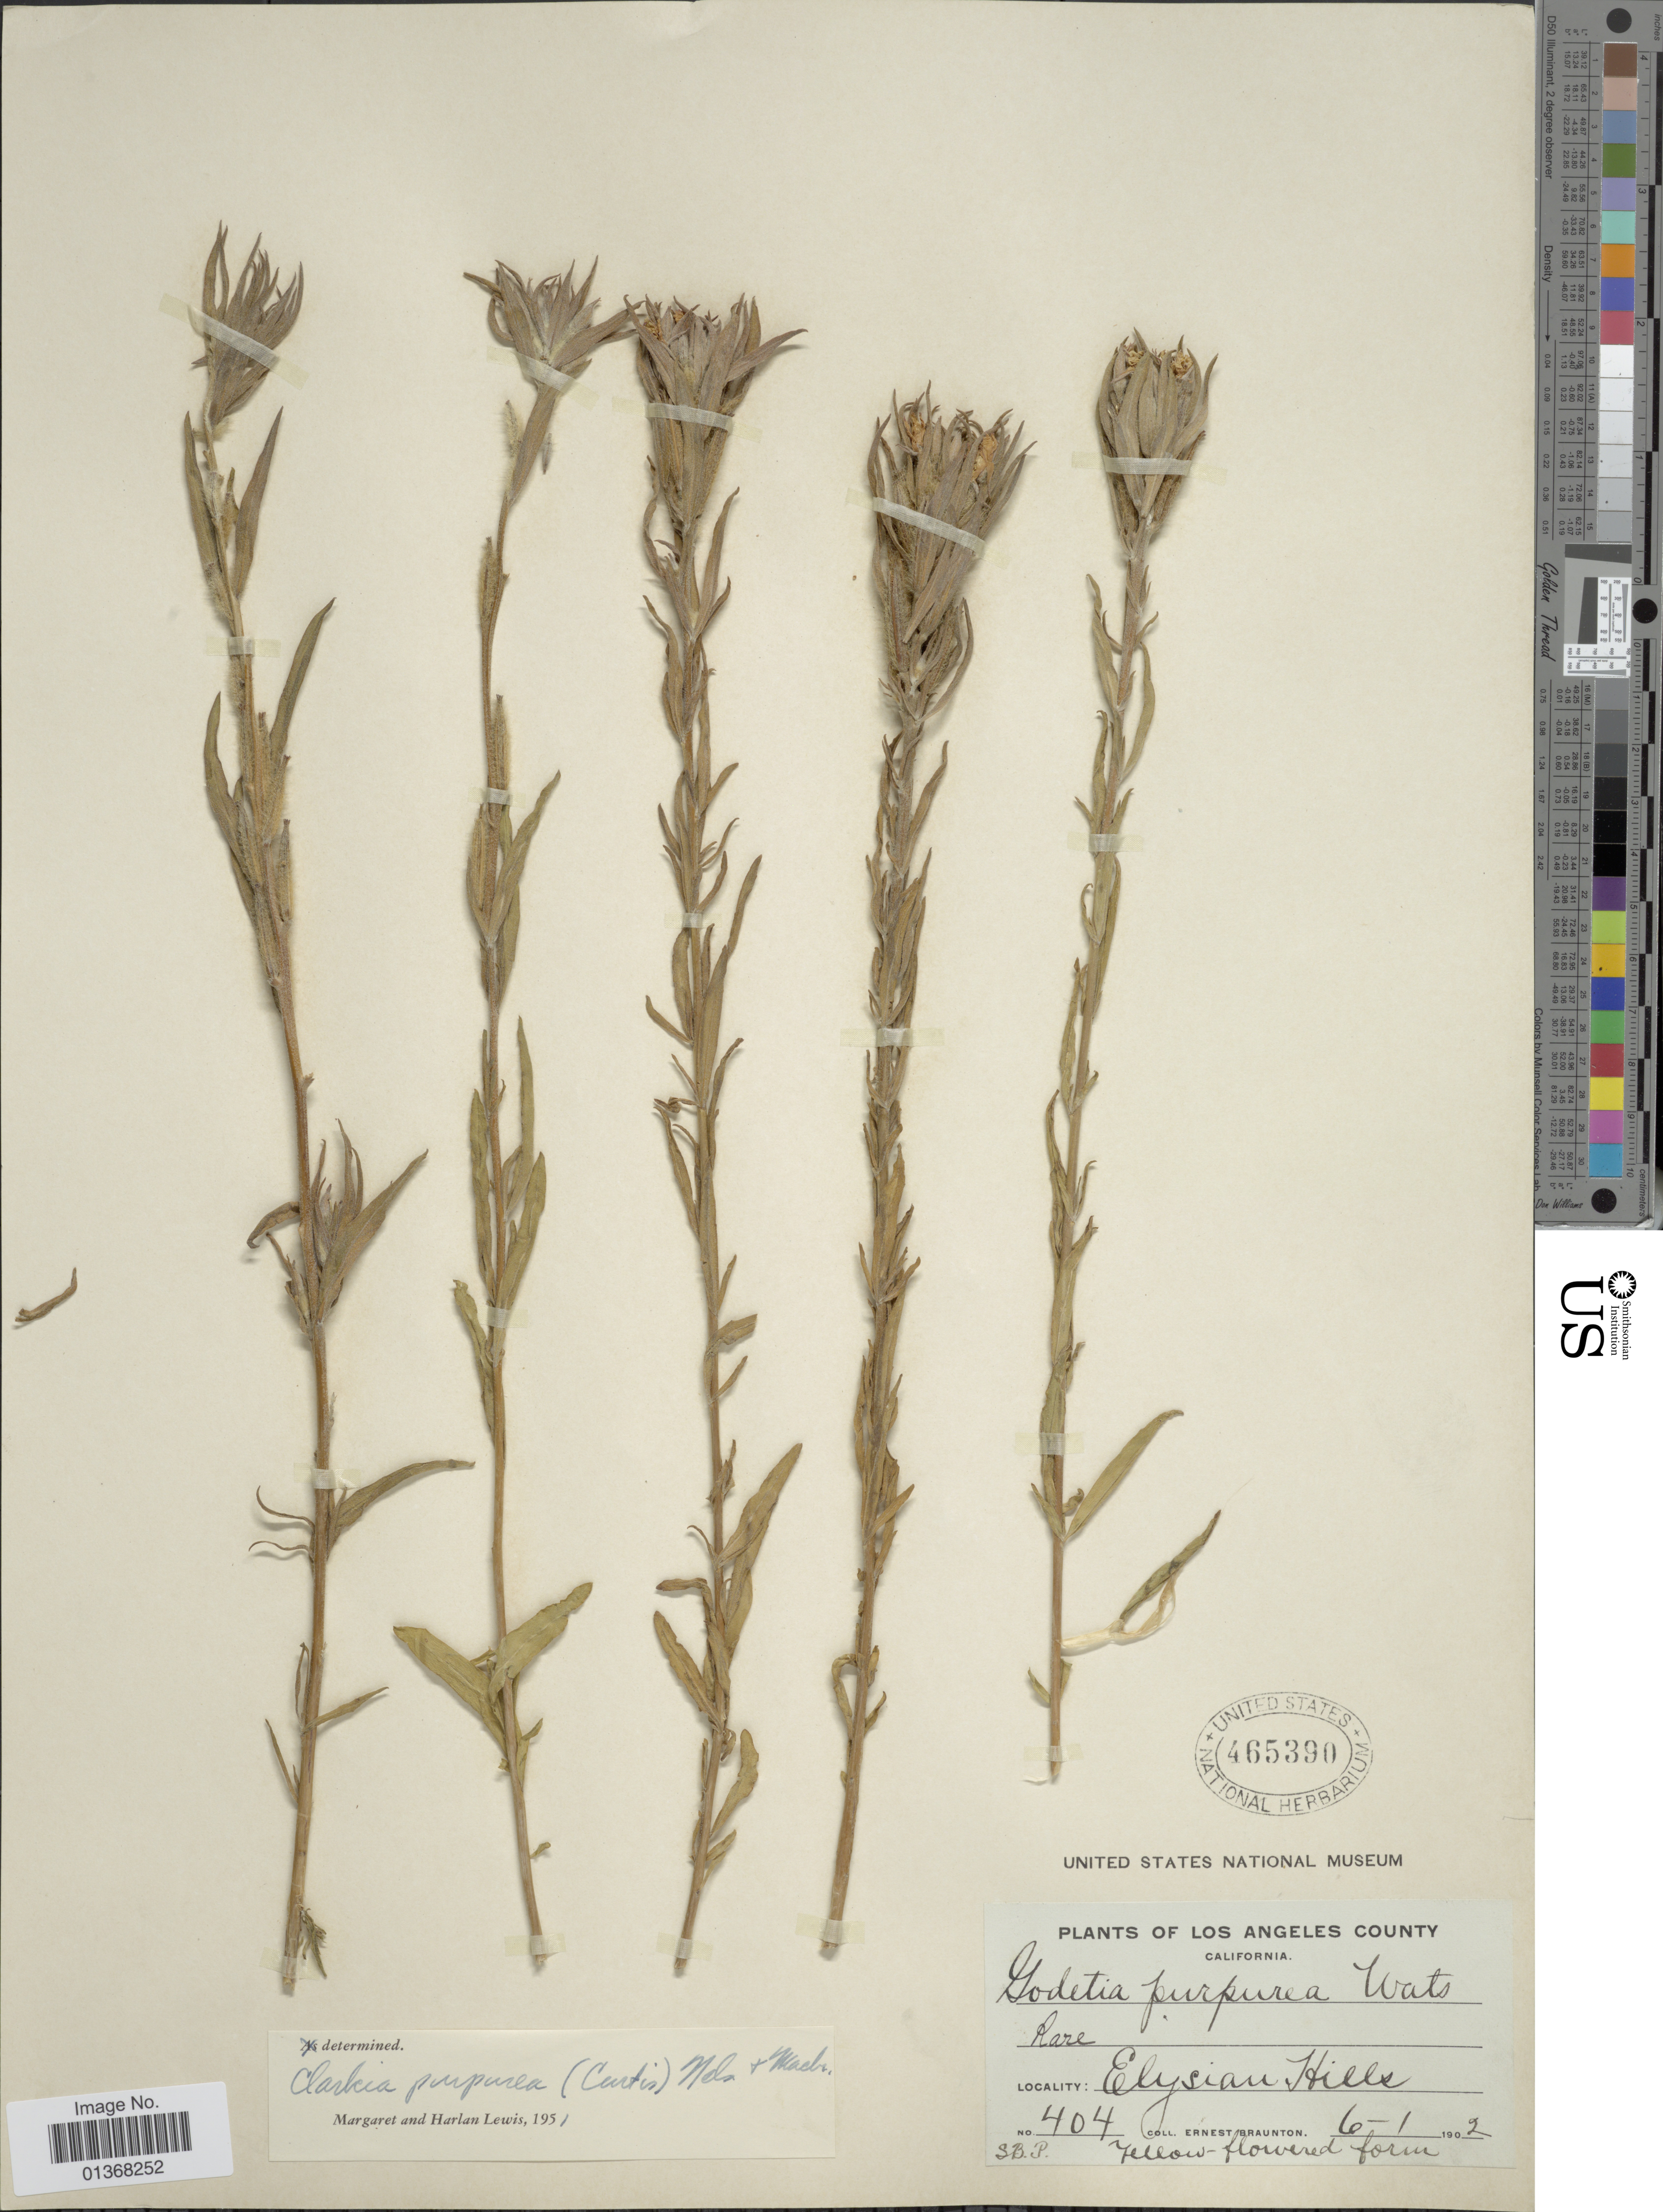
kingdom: Plantae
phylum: Tracheophyta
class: Magnoliopsida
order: Myrtales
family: Onagraceae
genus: Clarkia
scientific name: Clarkia purpurea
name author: (Curtis) A. Nelson & J.F. Macbr.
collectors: E. Braunton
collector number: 404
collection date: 1902-01-06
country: United States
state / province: California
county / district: Los Angeles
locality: Los Angeles County, Elysian Hills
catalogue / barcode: US 465390